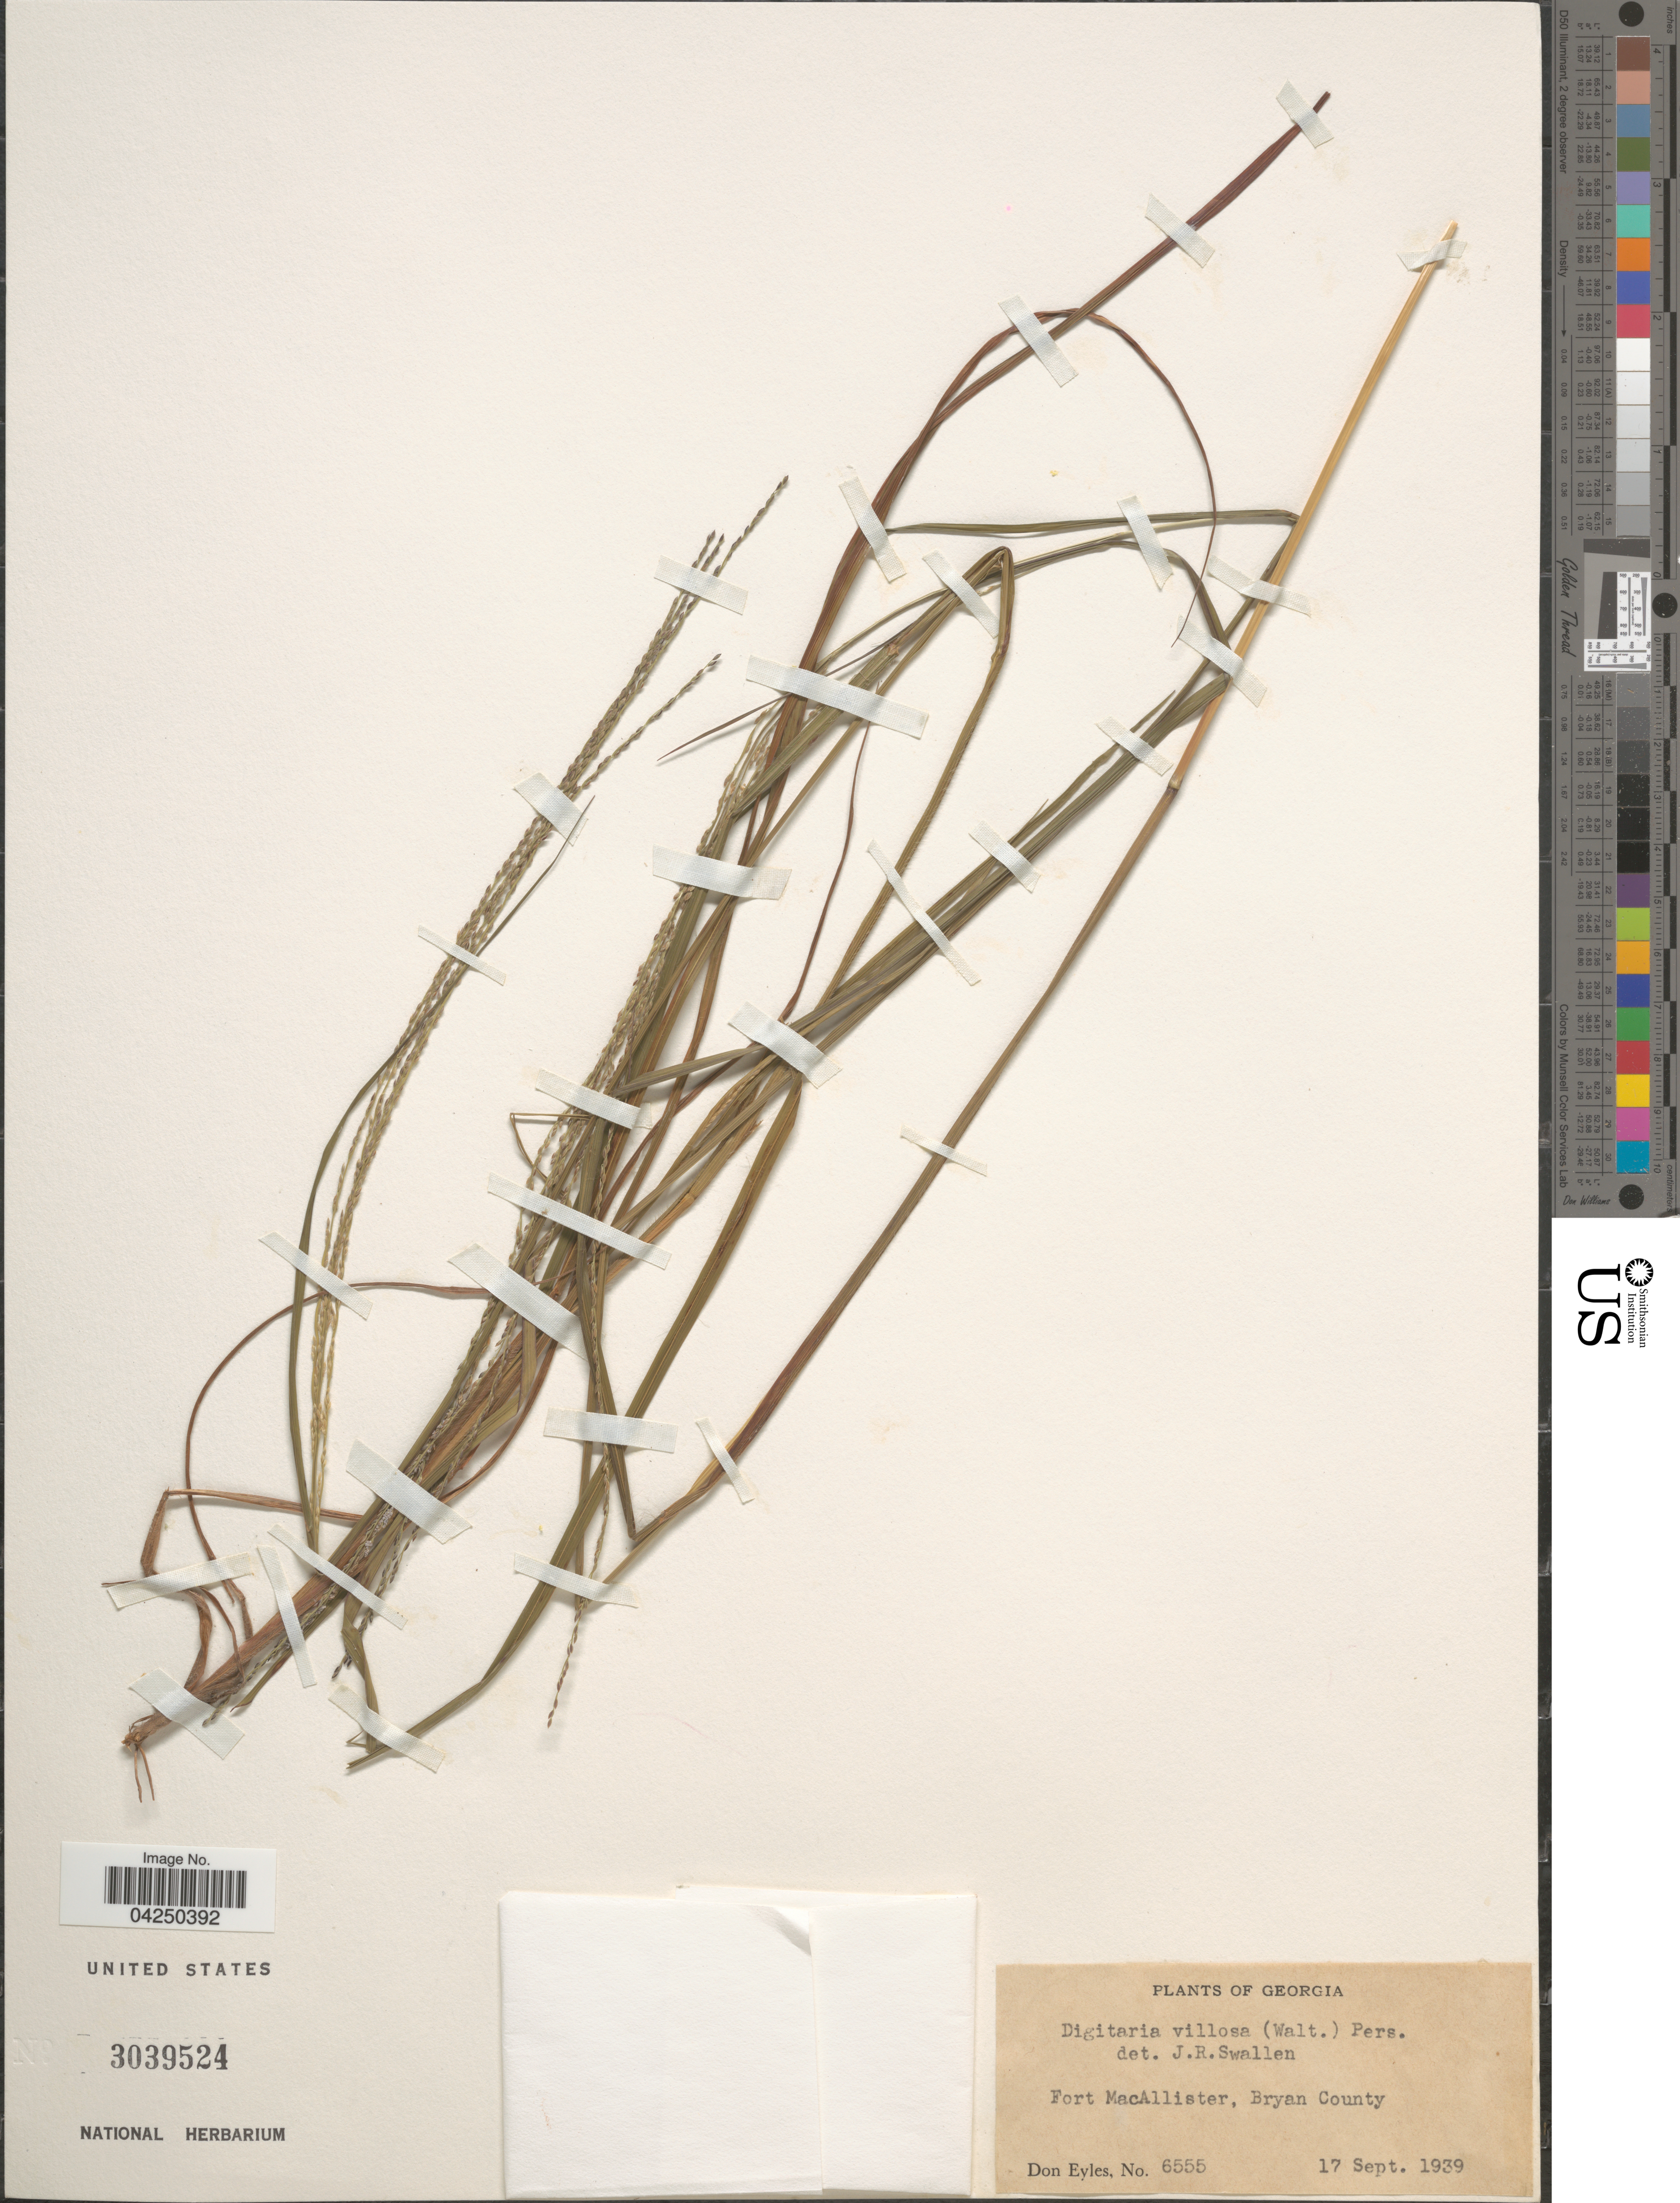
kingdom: Plantae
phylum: Tracheophyta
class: Liliopsida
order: Poales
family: Poaceae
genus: Digitaria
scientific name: Digitaria villosa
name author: (Walter) Pers.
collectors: D. Eyles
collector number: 6555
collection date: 1939-09-17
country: United States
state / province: Georgia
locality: Fort MacAllister, Bryan County.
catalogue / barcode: US 3039524